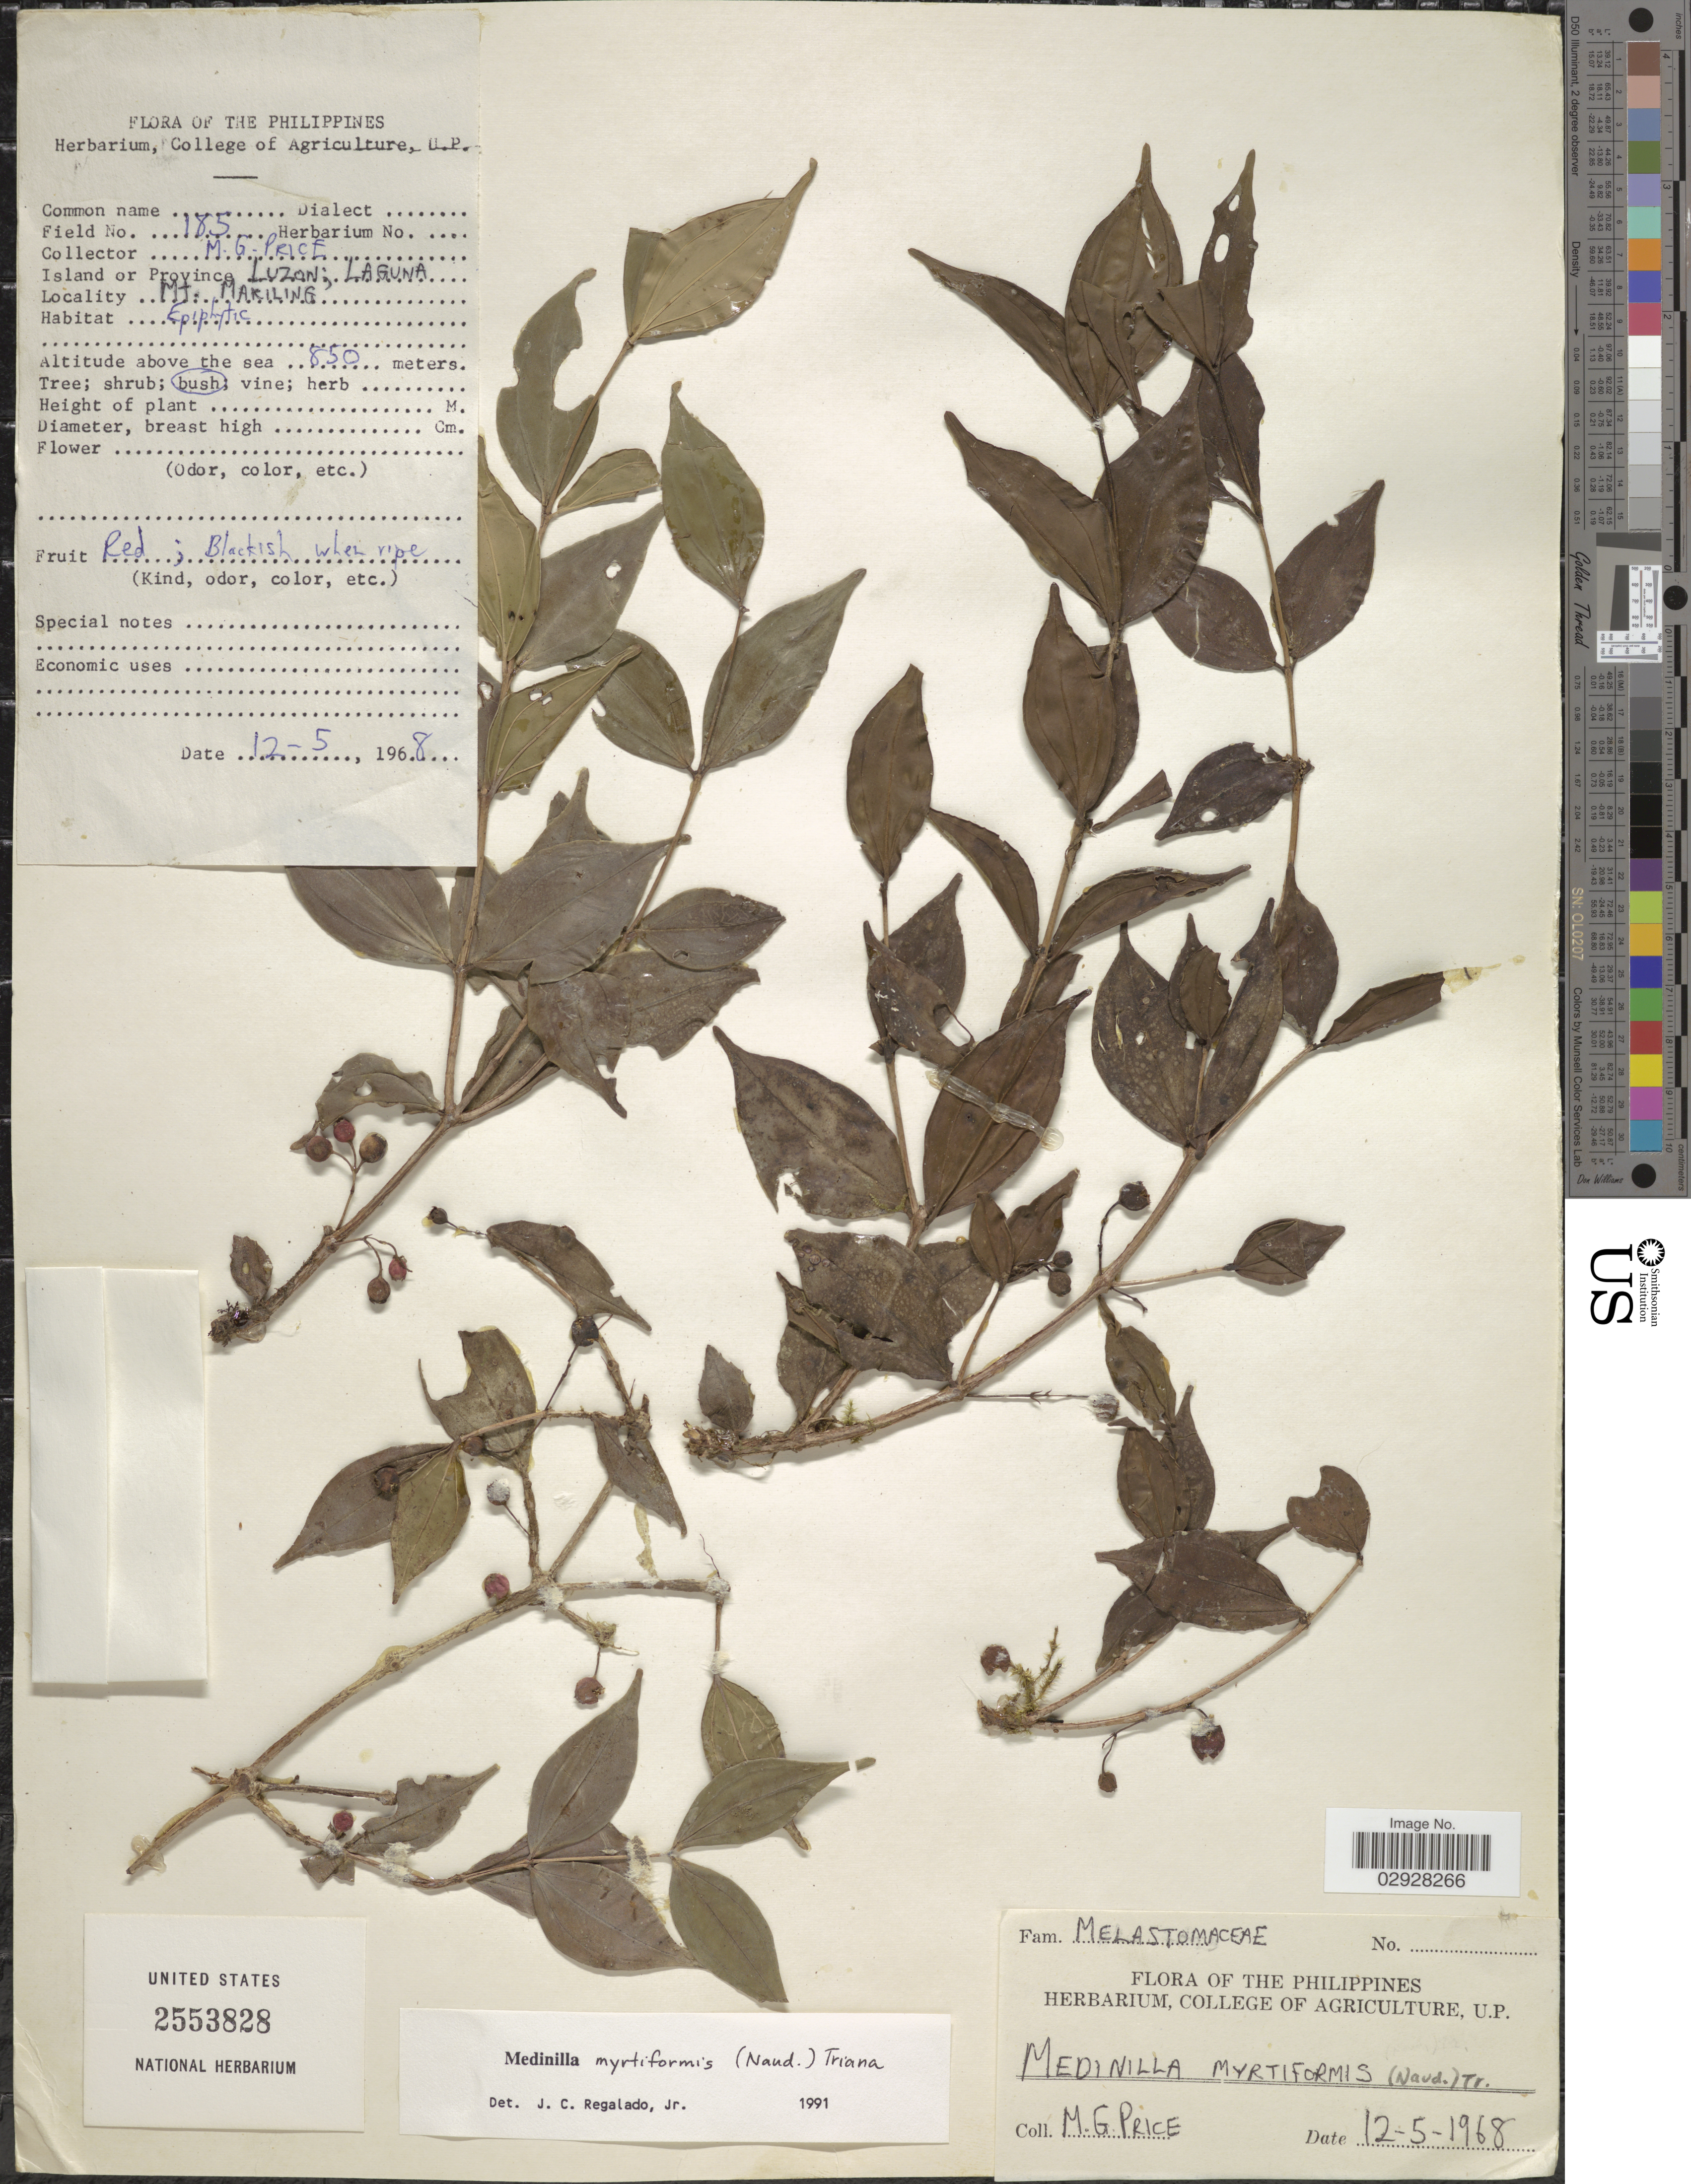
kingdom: Plantae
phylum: Tracheophyta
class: Magnoliopsida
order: Myrtales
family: Melastomataceae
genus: Medinilla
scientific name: Medinilla myrtiformis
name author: (Naudin) Triana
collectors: M. G. Price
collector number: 185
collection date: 1968-05-12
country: Philippines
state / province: Calabarzon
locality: Island or Province Luzon; Laguna. Mt. Mariling.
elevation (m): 850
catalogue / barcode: US 2553828